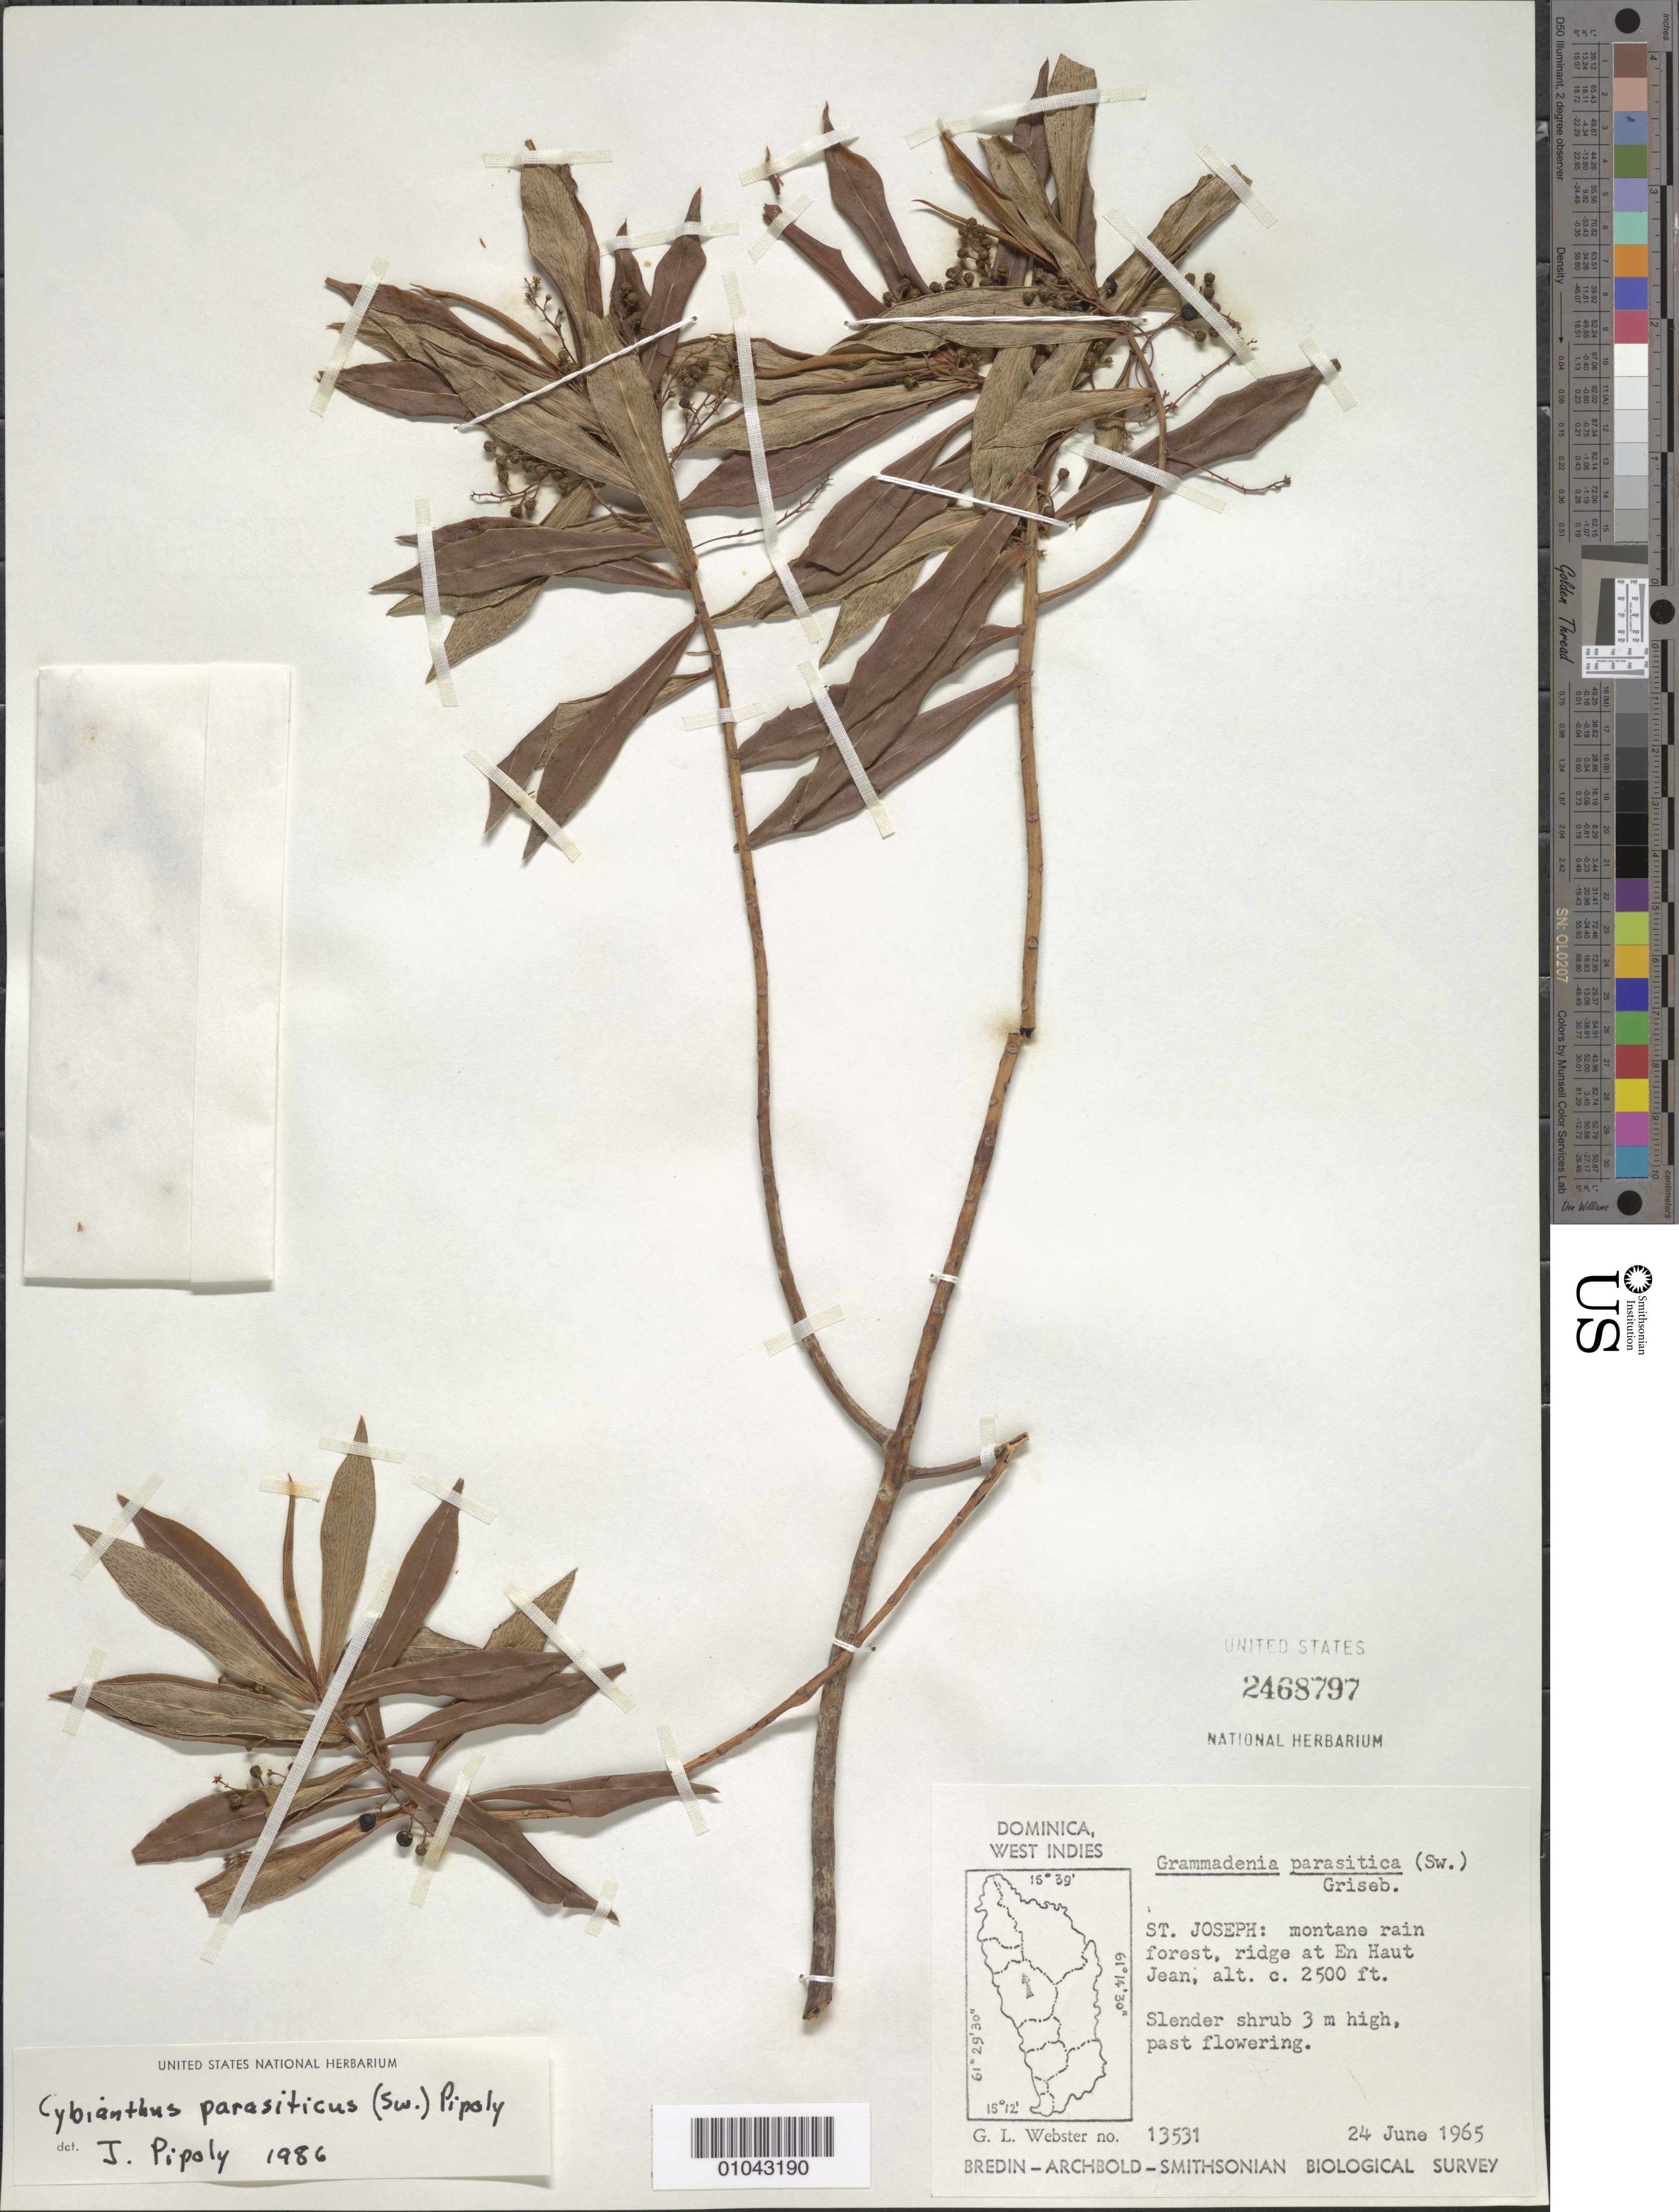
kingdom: Plantae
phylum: Tracheophyta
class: Magnoliopsida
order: Ericales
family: Primulaceae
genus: Cybianthus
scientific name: Cybianthus parasiticus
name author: (Sw.) Pipoly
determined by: Pipoly, J. J., III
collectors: G. L. Webster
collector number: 13531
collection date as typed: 24 Jun 1965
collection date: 1965-06-24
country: Dominica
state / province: St. Joseph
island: Dominica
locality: En Haut Jean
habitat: Montane rainforest, ridge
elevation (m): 762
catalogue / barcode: US 2468797